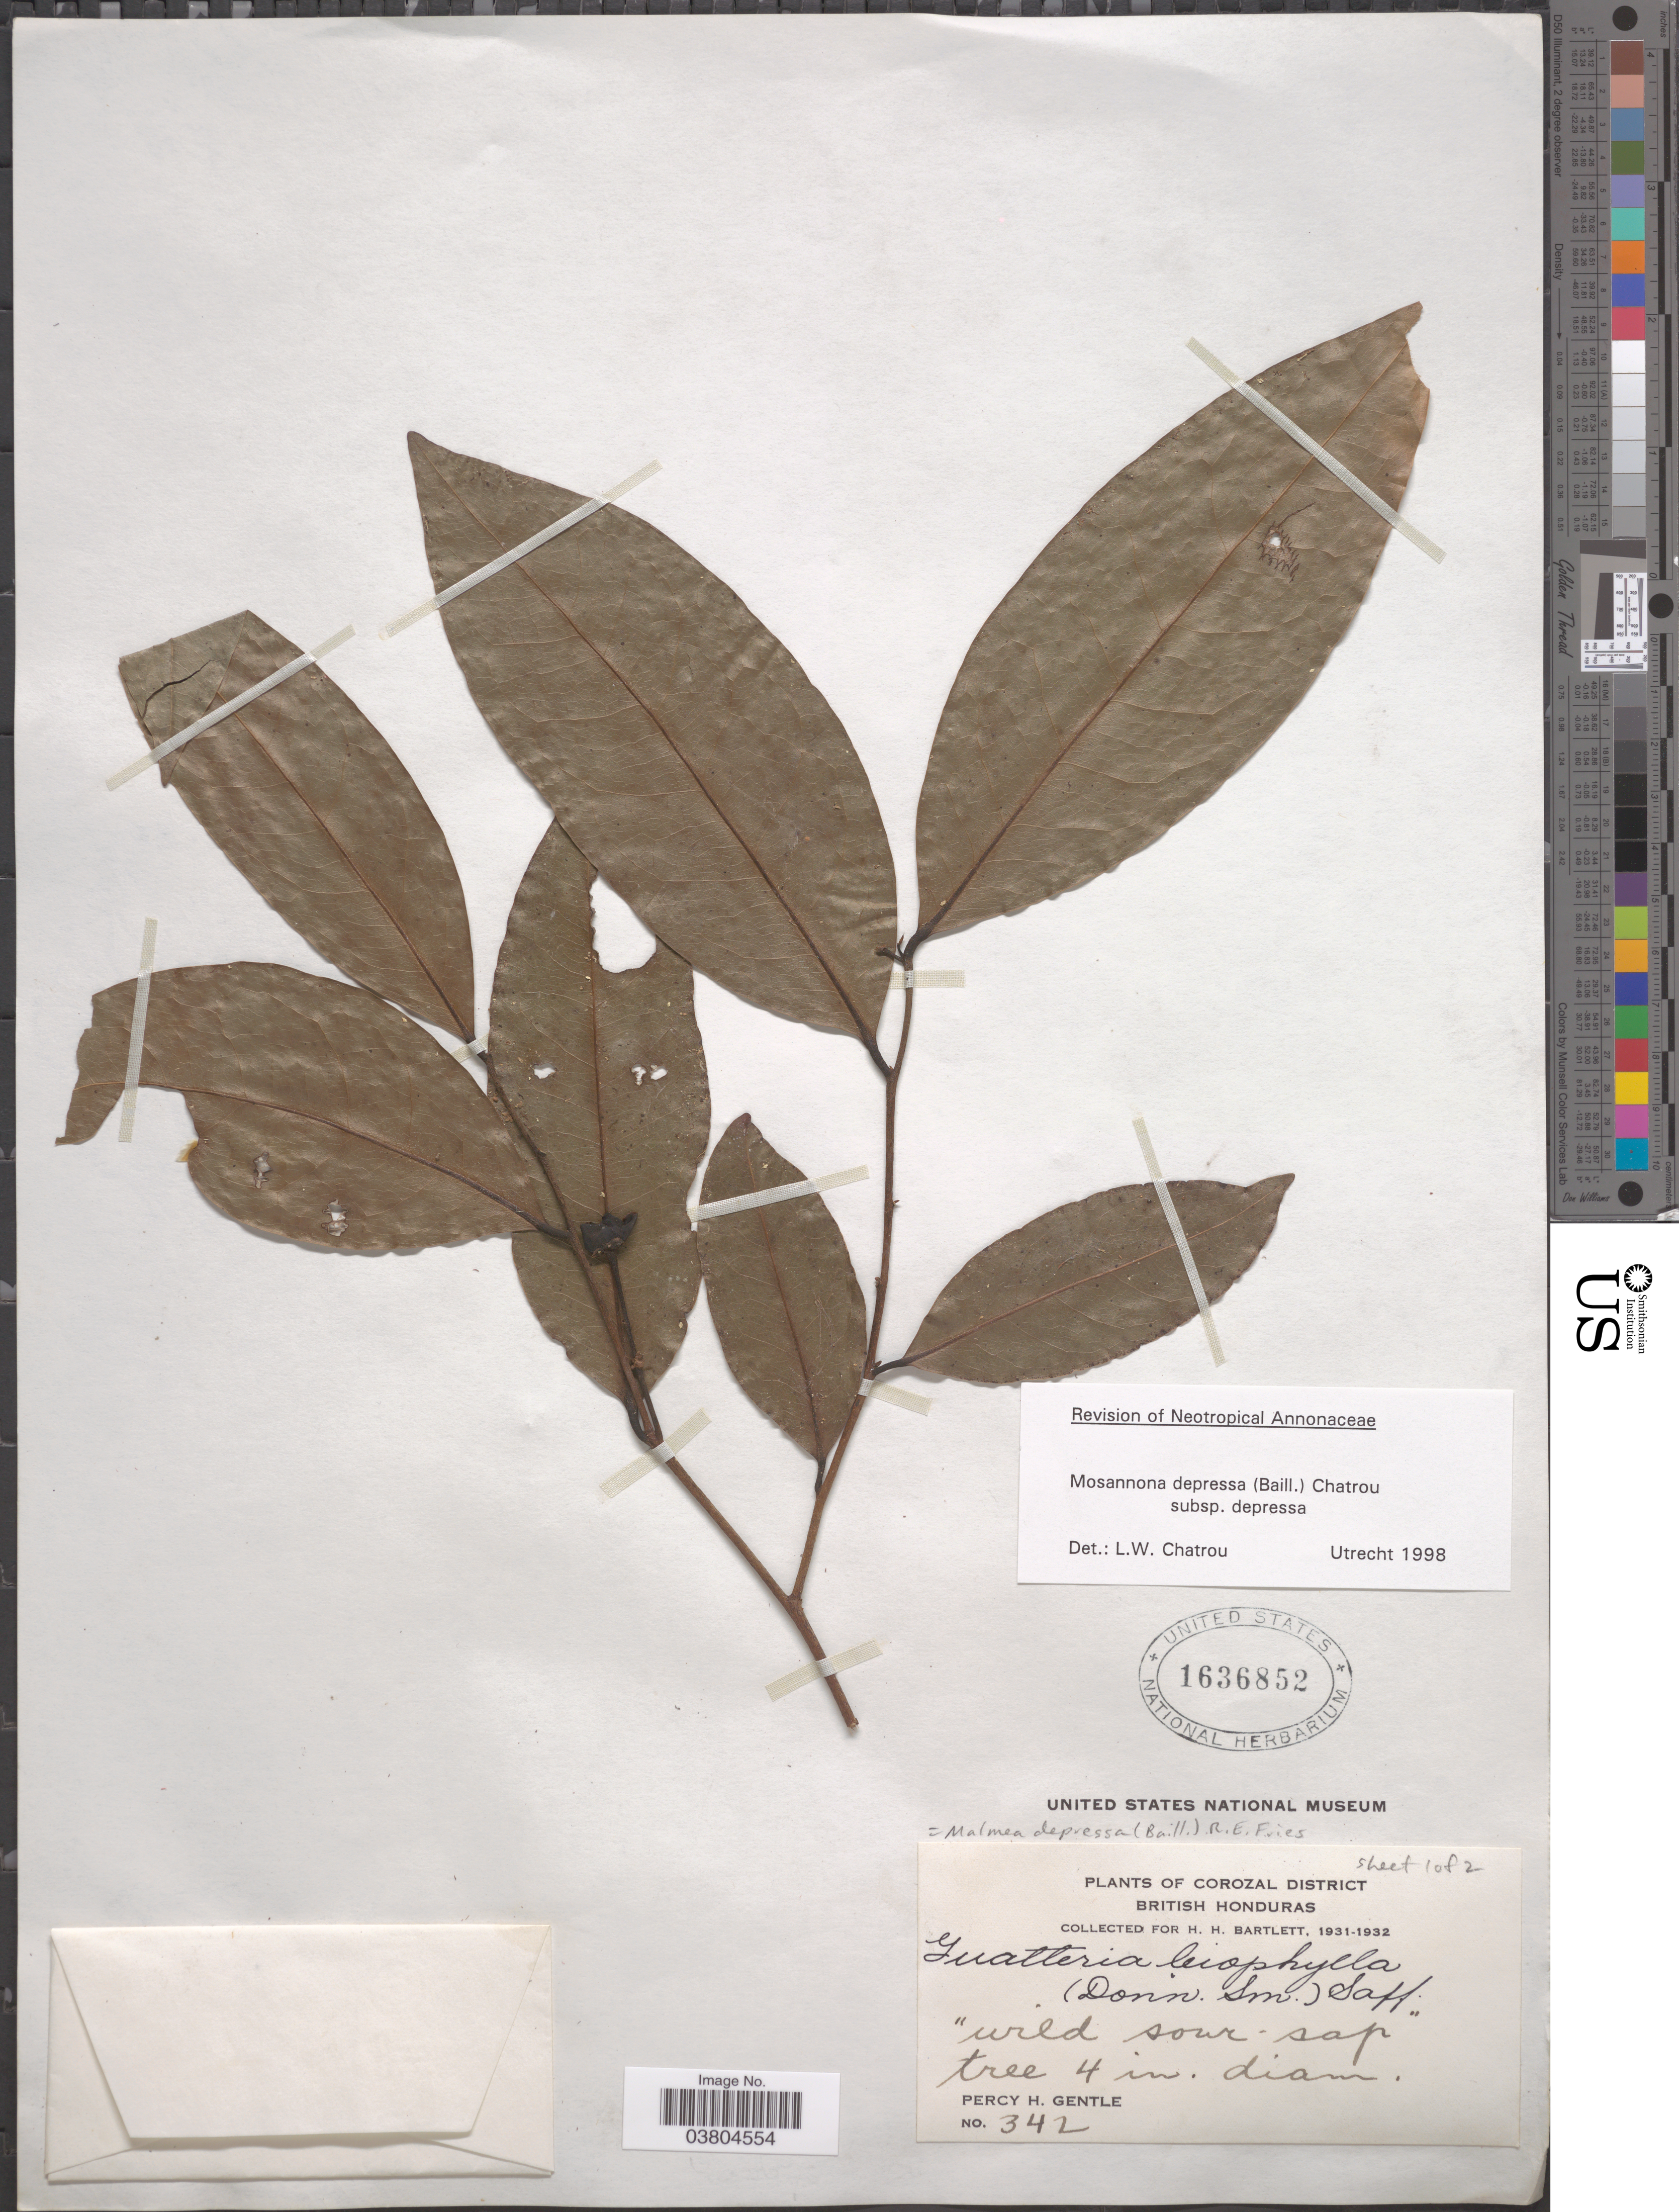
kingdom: Plantae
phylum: Tracheophyta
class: Magnoliopsida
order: Magnoliales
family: Annonaceae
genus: Mosannona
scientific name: Mosannona depressa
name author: (Baill.) Chatrou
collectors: P. H. Gentle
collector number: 342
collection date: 1931/1932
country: Belize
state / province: Corozal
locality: Corozal District. British Honduras.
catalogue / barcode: US 1636852